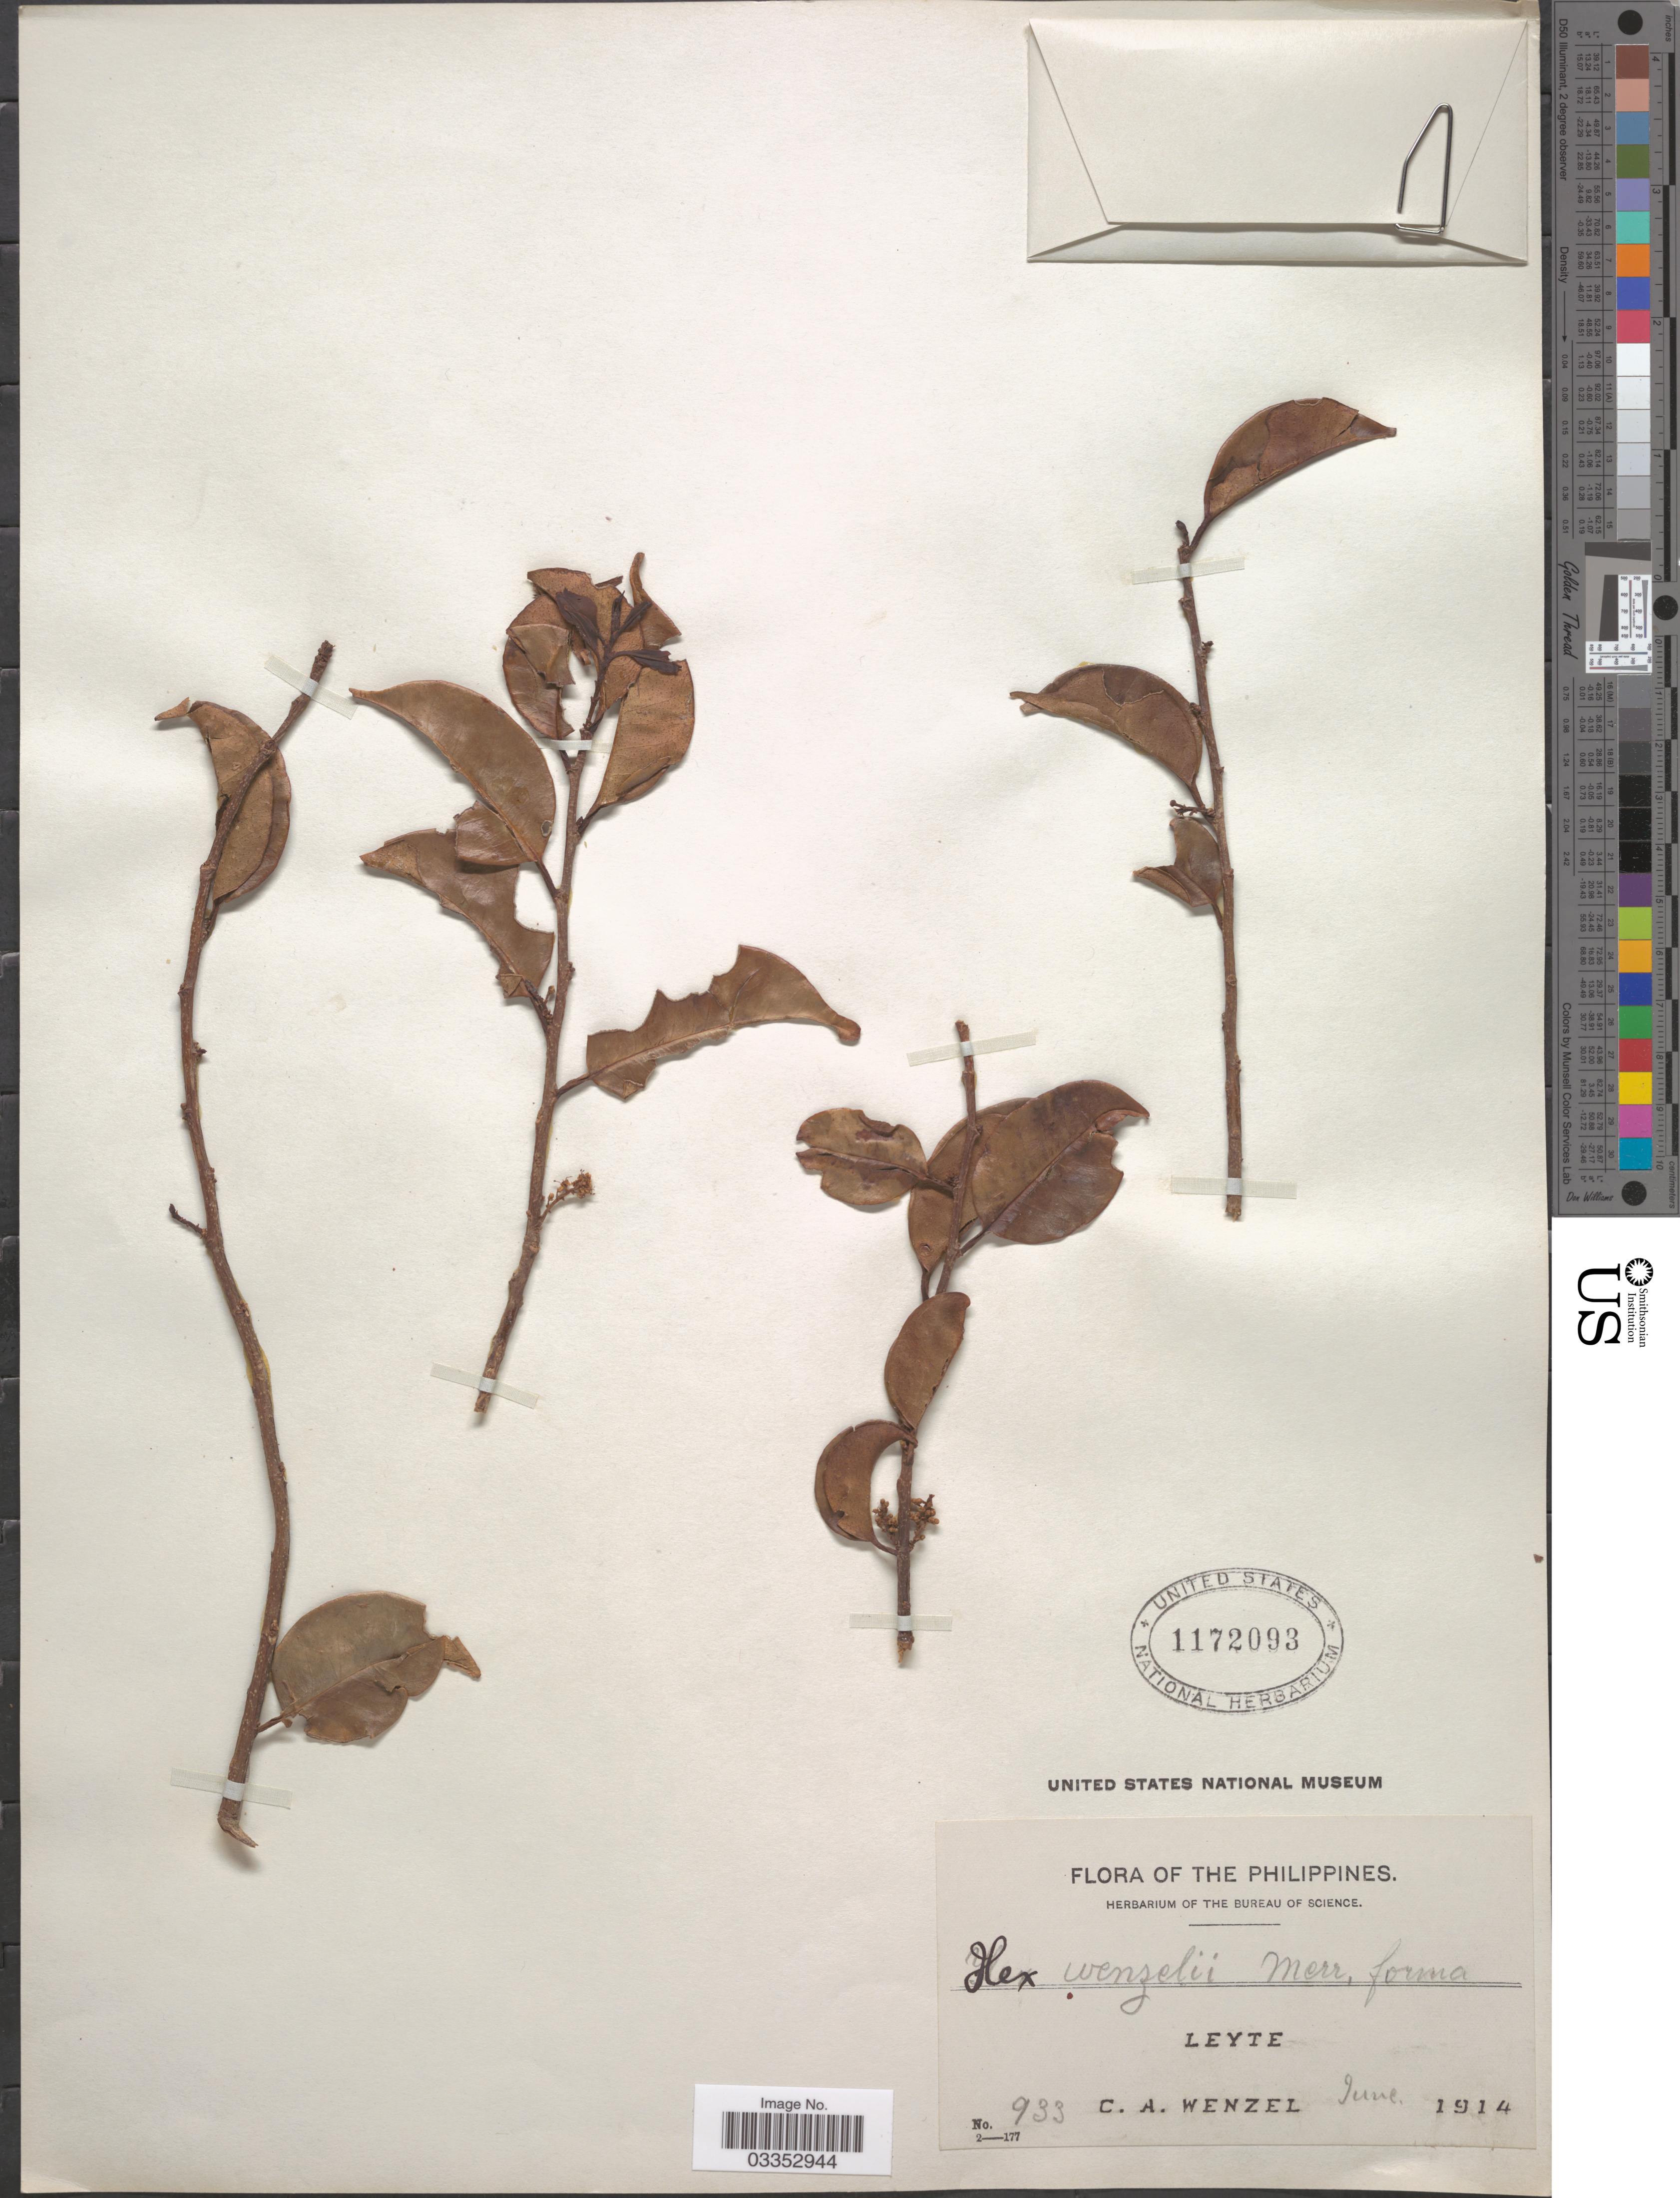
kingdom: Plantae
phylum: Tracheophyta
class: Magnoliopsida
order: Aquifoliales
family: Aquifoliaceae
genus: Ilex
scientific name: Ilex wenzelii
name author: Merr.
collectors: C. Wenzel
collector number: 933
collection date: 1914-06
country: Philippines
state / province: Eastern Visayas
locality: Leyte.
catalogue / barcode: US 1172093